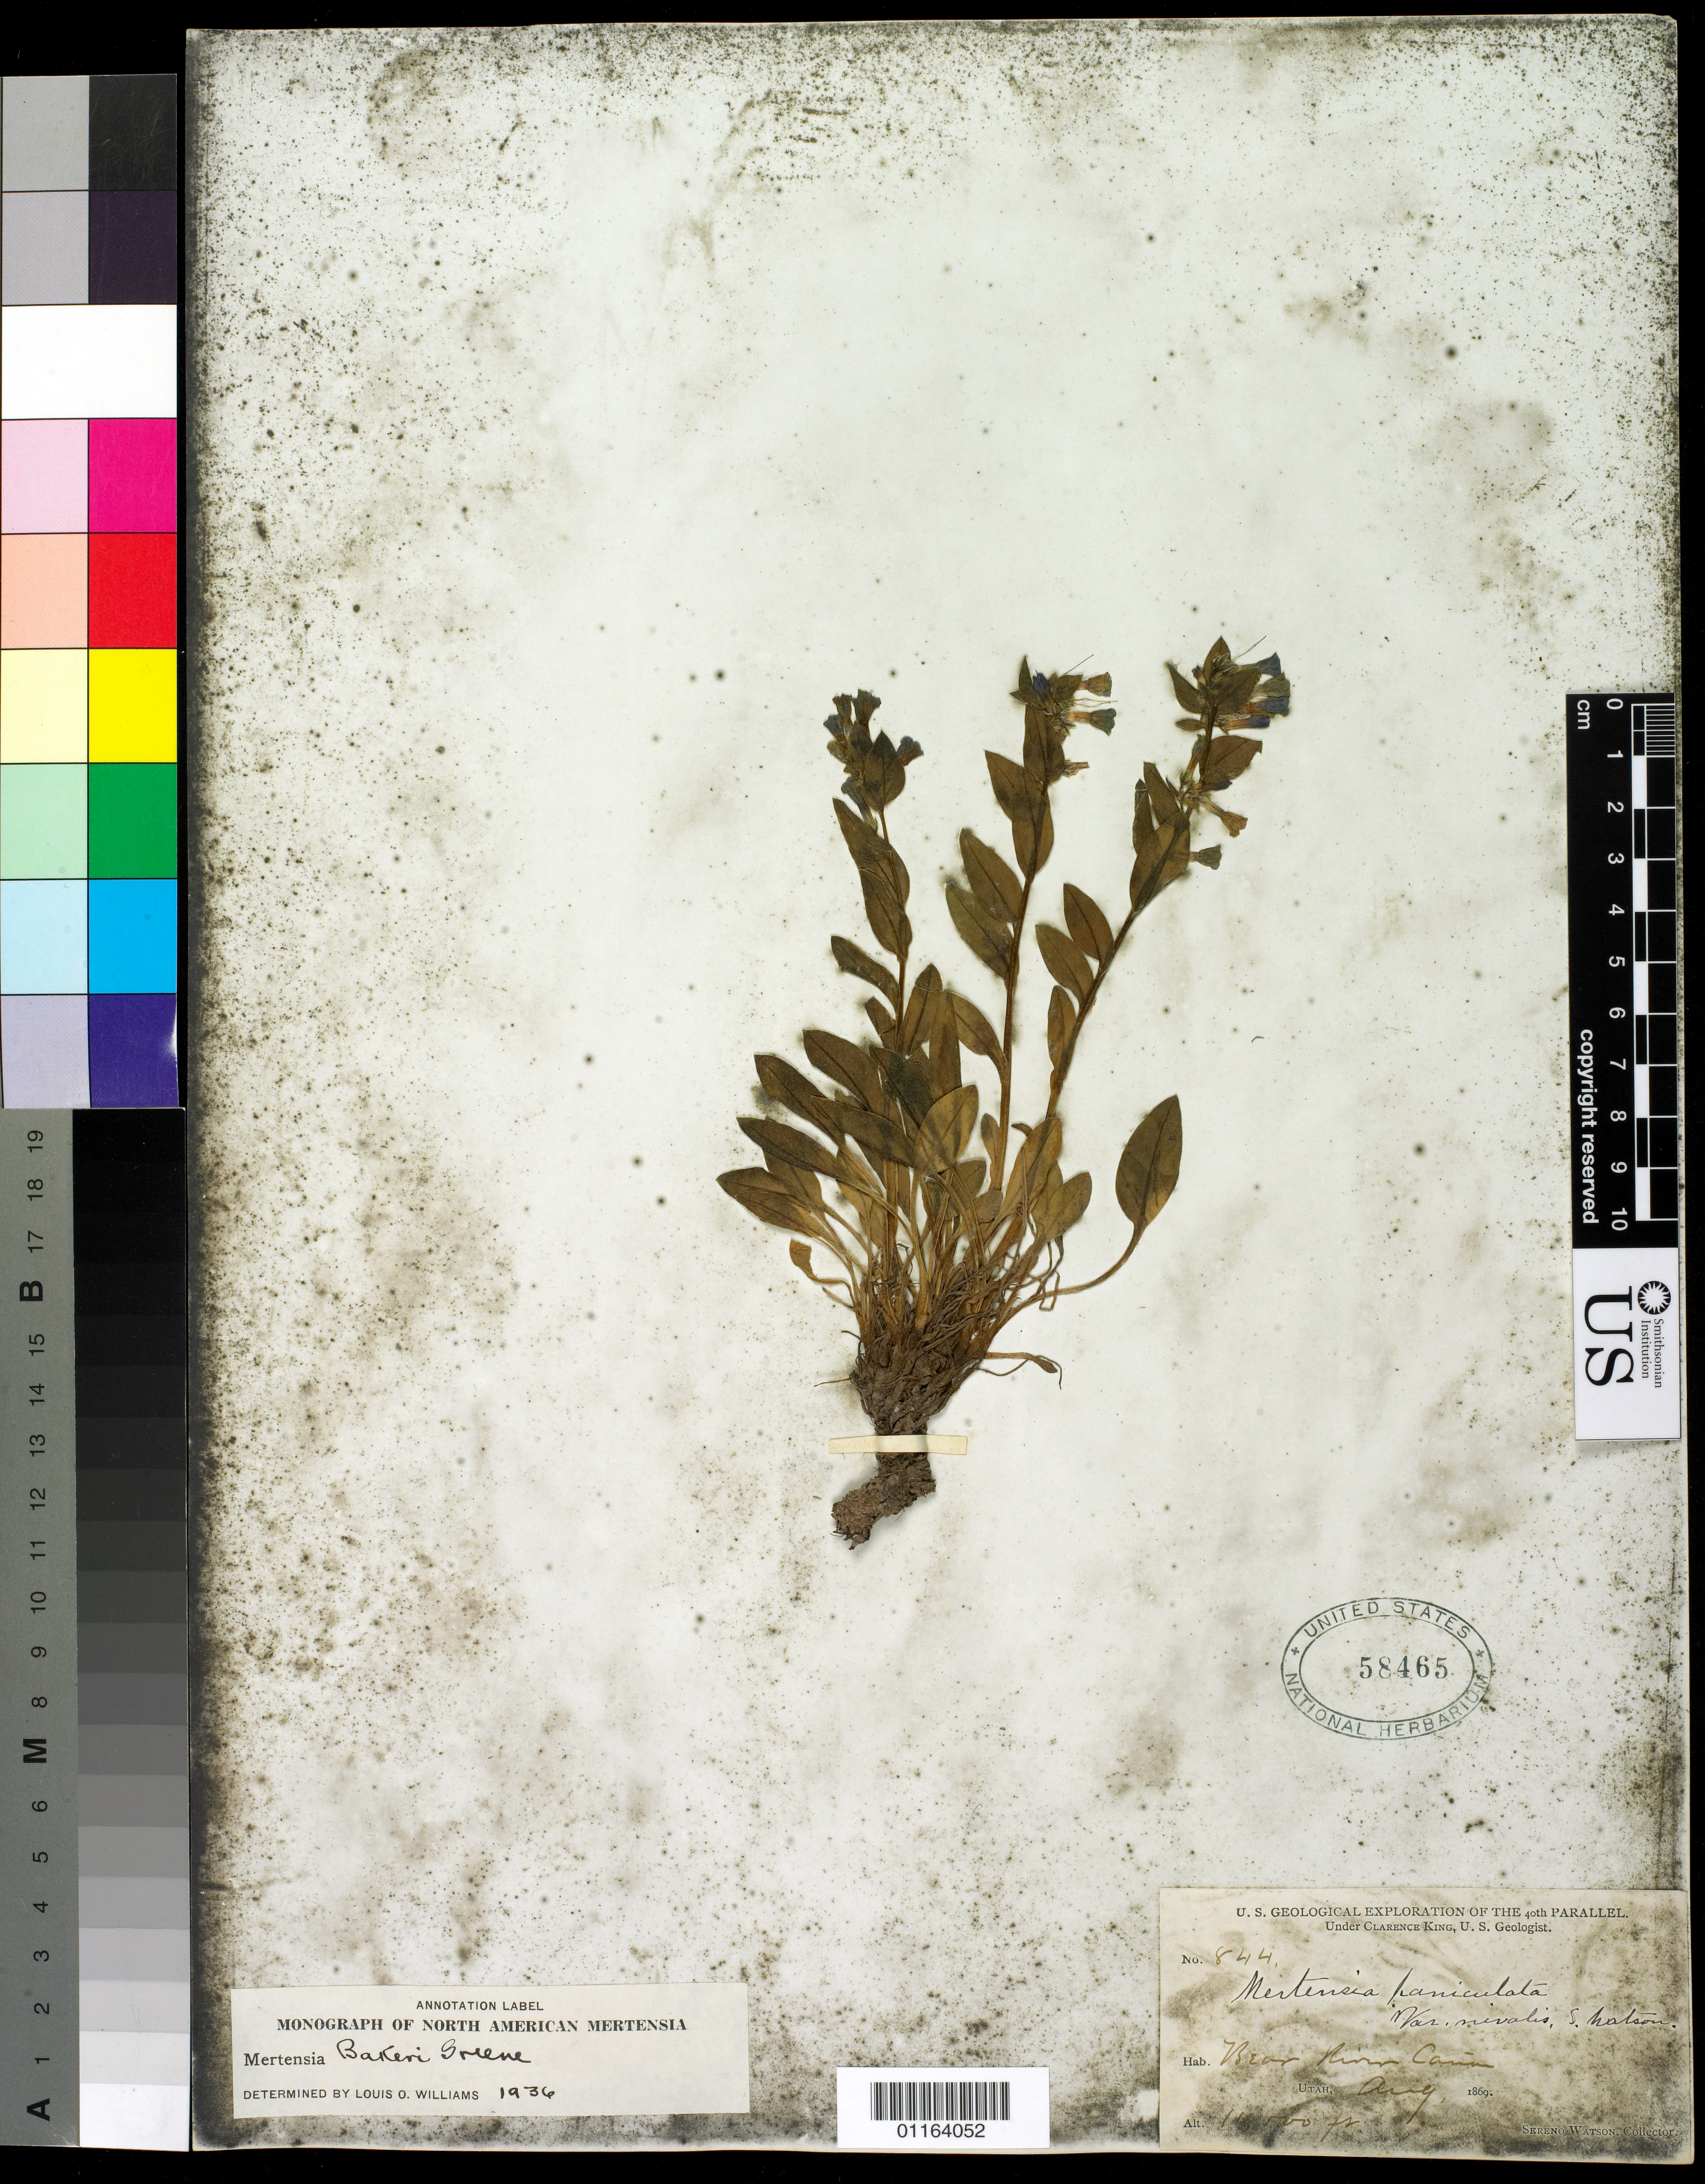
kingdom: Plantae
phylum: Tracheophyta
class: Magnoliopsida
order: Boraginales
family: Boraginaceae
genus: Mertensia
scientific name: Mertensia bakeri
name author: Greene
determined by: Williams, Louis O.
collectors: S. Watson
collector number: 844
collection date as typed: Aug1869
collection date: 1869-08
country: United States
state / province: Utah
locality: Bear River Canyon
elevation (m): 3505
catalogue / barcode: US 58465